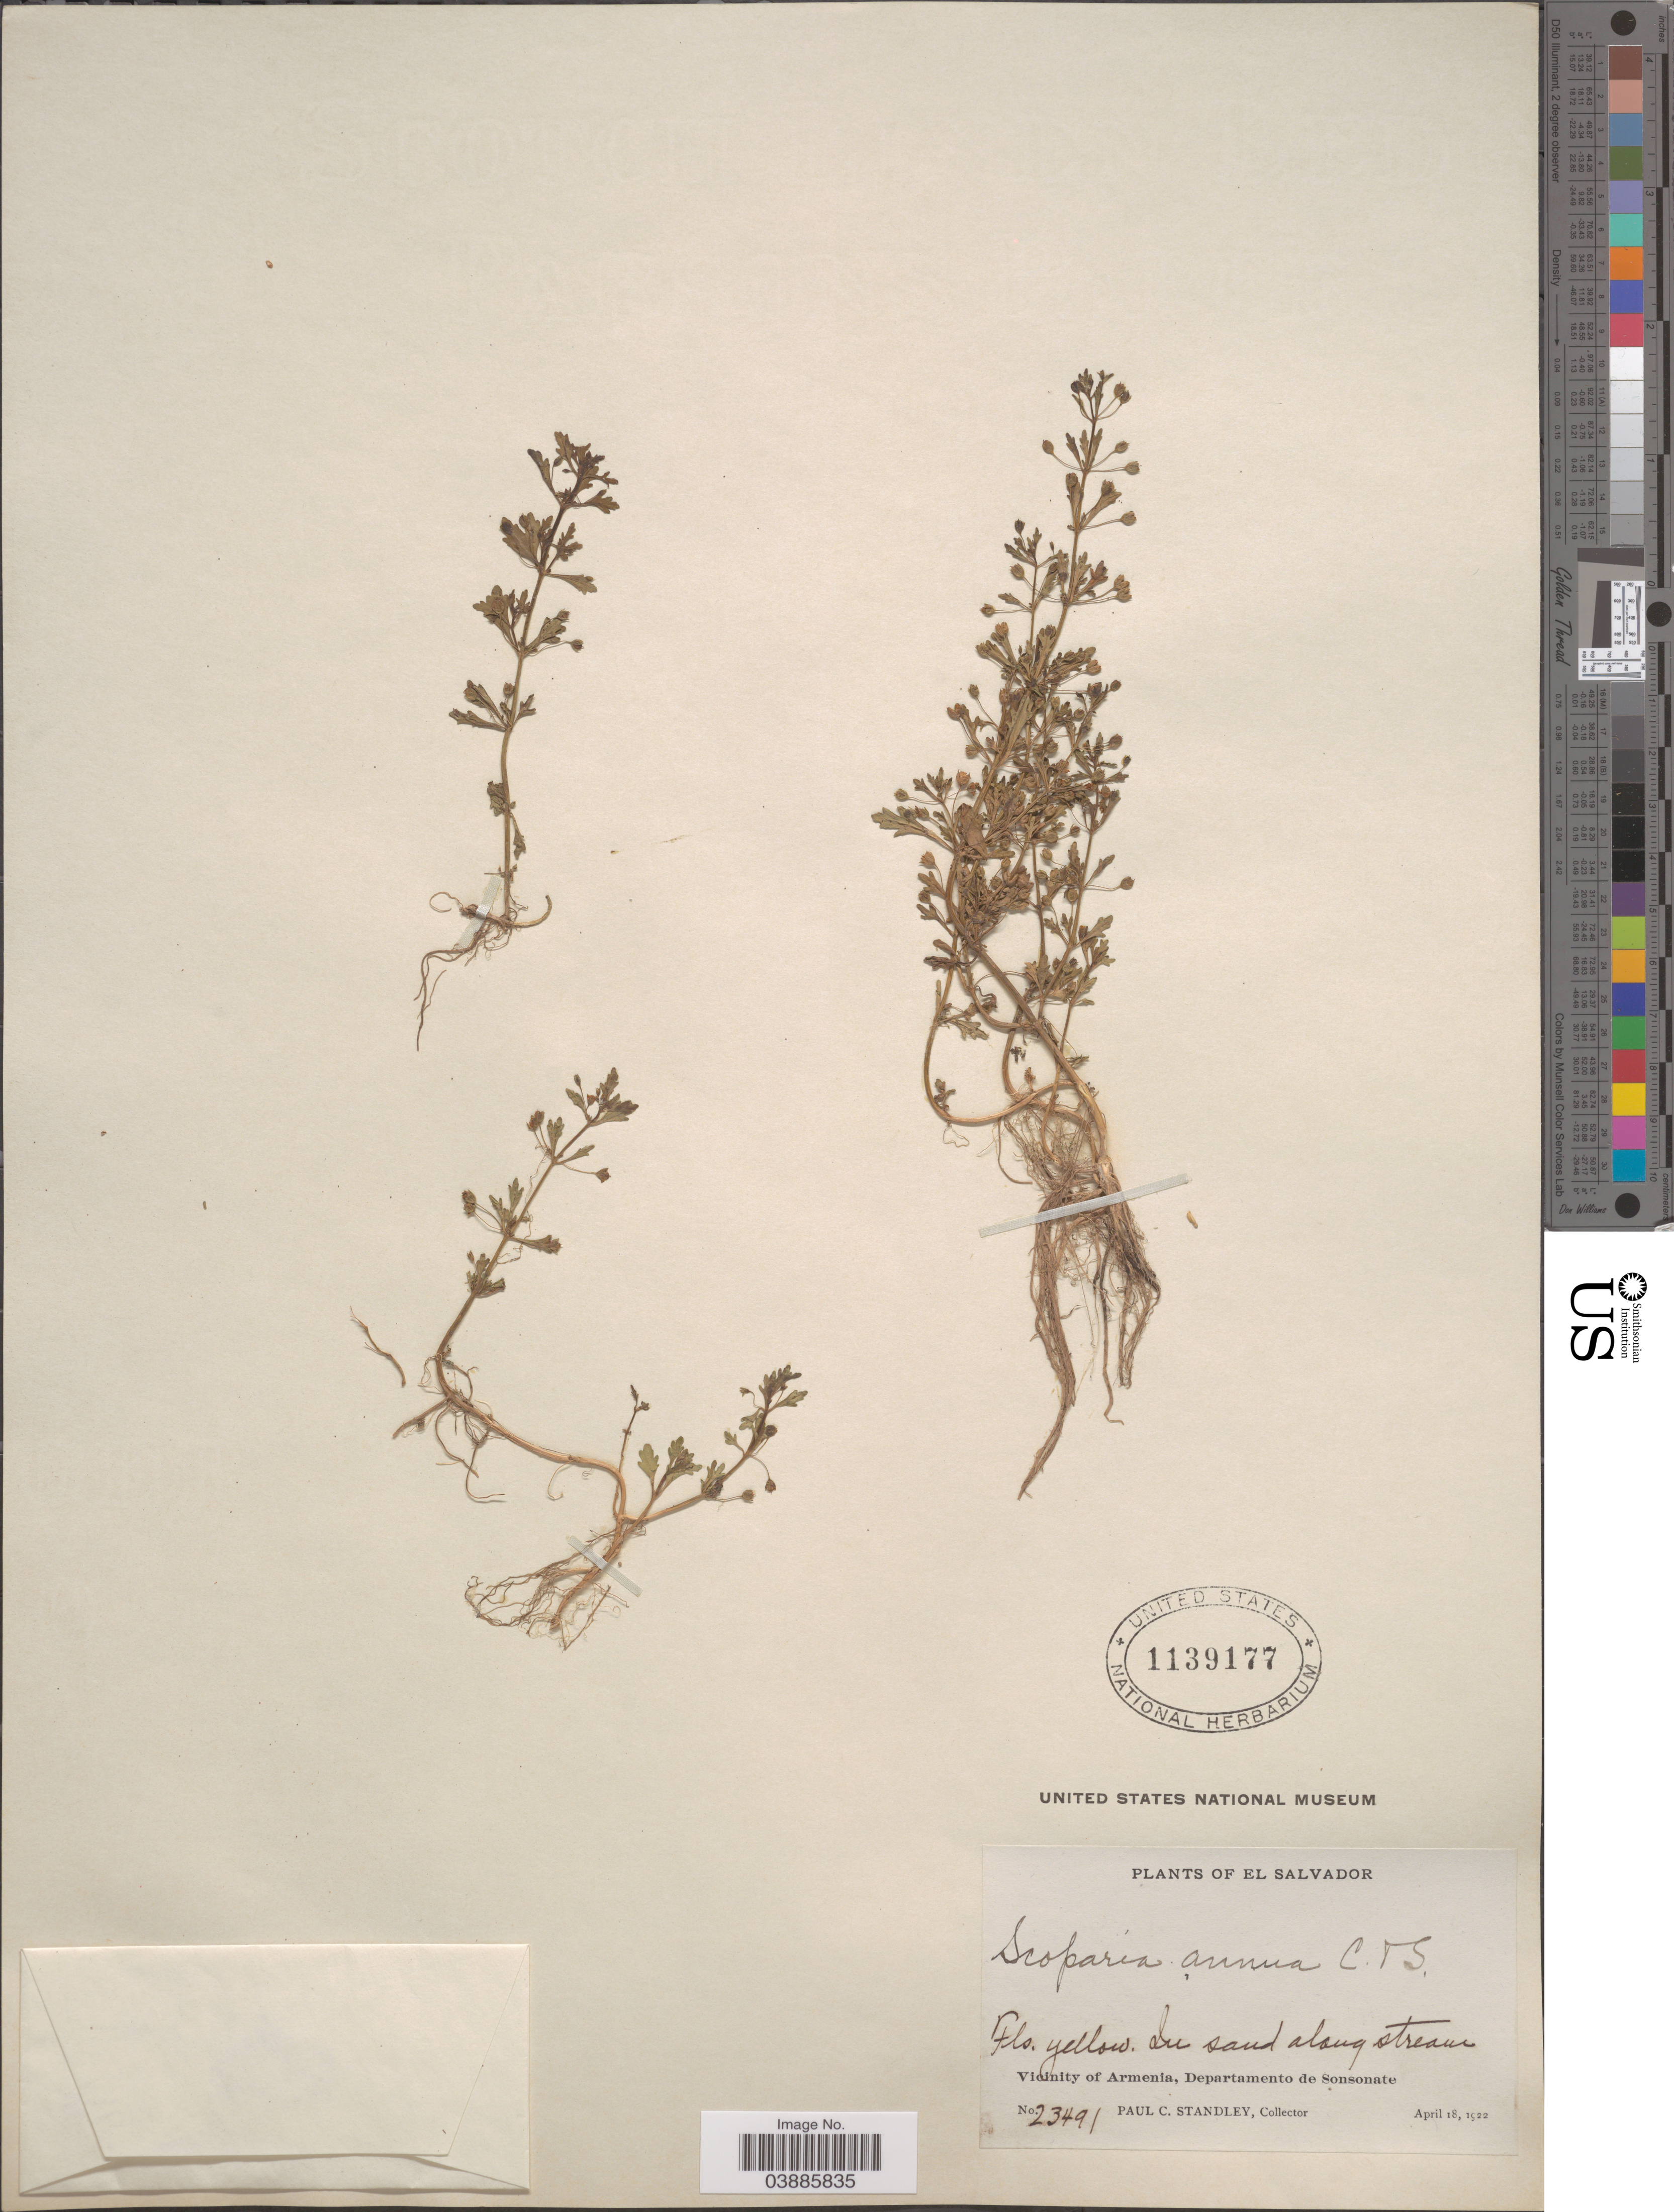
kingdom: Plantae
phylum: Tracheophyta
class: Magnoliopsida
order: Lamiales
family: Plantaginaceae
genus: Scoparia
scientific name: Scoparia annua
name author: Cham. ex Schltdl.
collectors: P. C. Standley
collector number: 23491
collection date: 1922-04-18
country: El Salvador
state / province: Sonsonate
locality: Vicinity of Armenia, Departamento de Sonsonate.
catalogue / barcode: US 1139177